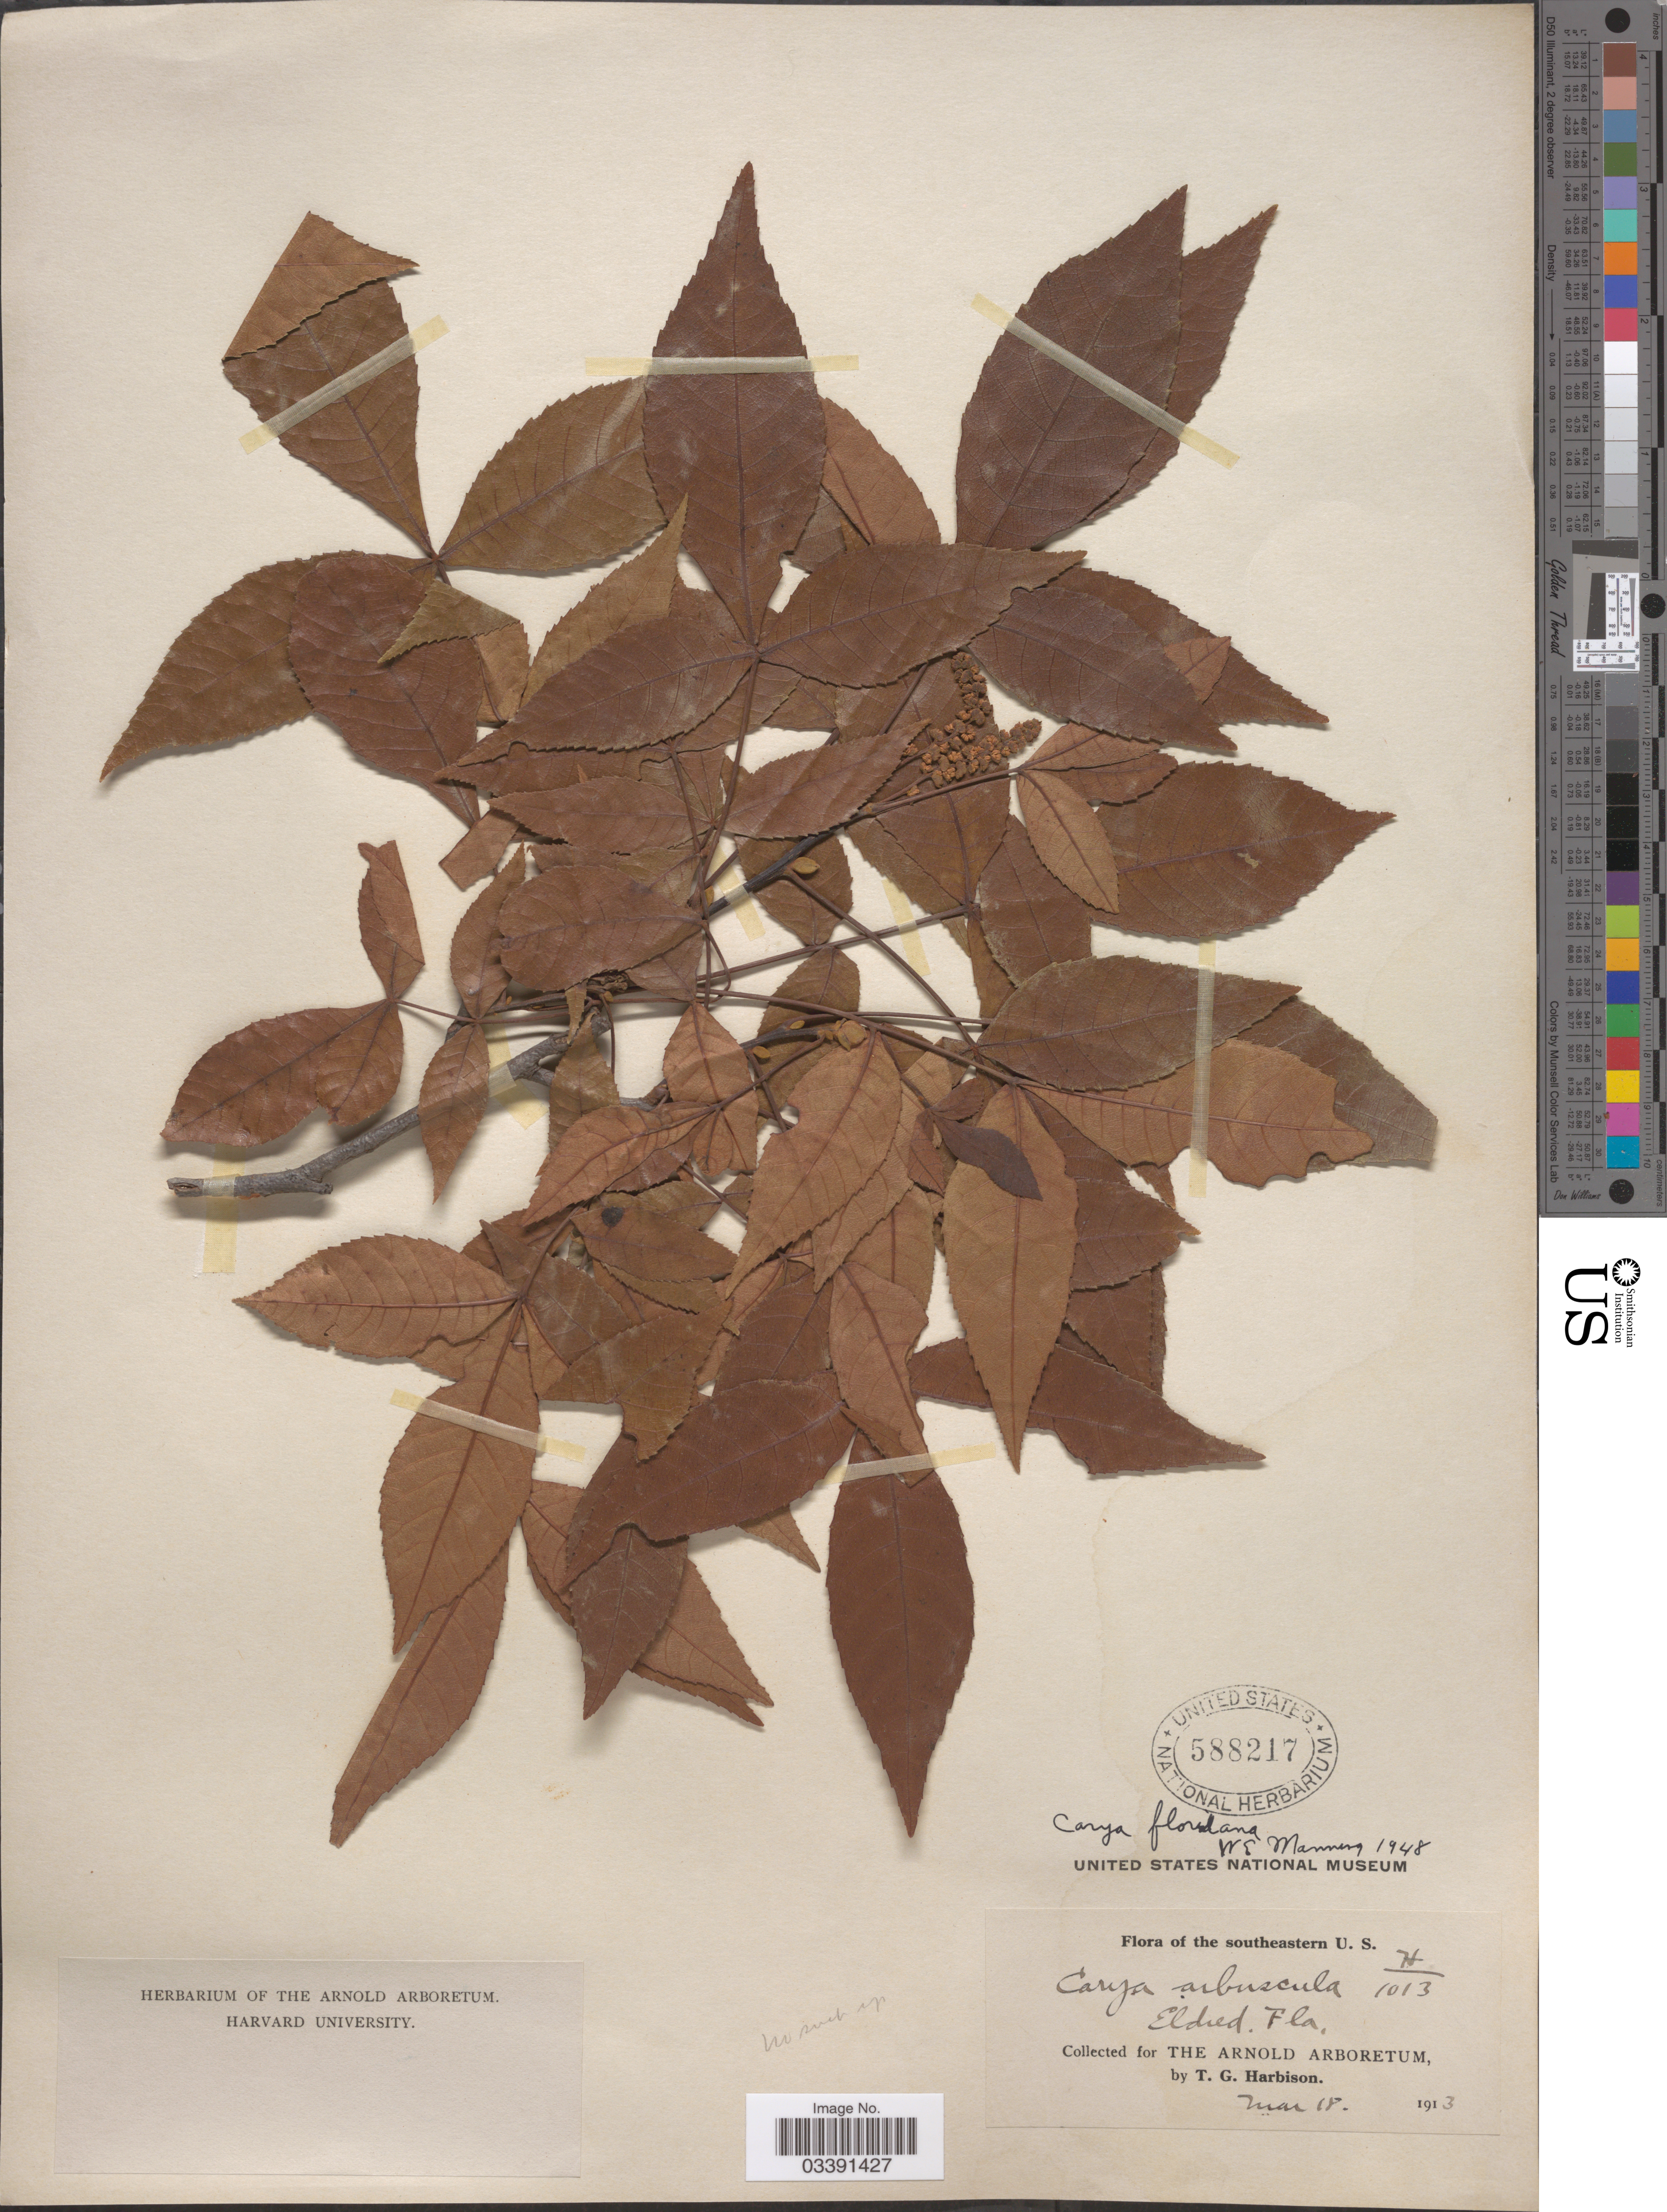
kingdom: Plantae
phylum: Tracheophyta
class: Magnoliopsida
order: Fagales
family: Juglandaceae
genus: Carya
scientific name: Carya floridana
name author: Sarg.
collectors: T. Harbison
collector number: H/1013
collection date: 1913-03-18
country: United States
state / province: Florida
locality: Southeastern U.S. Eldred.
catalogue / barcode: US 588217